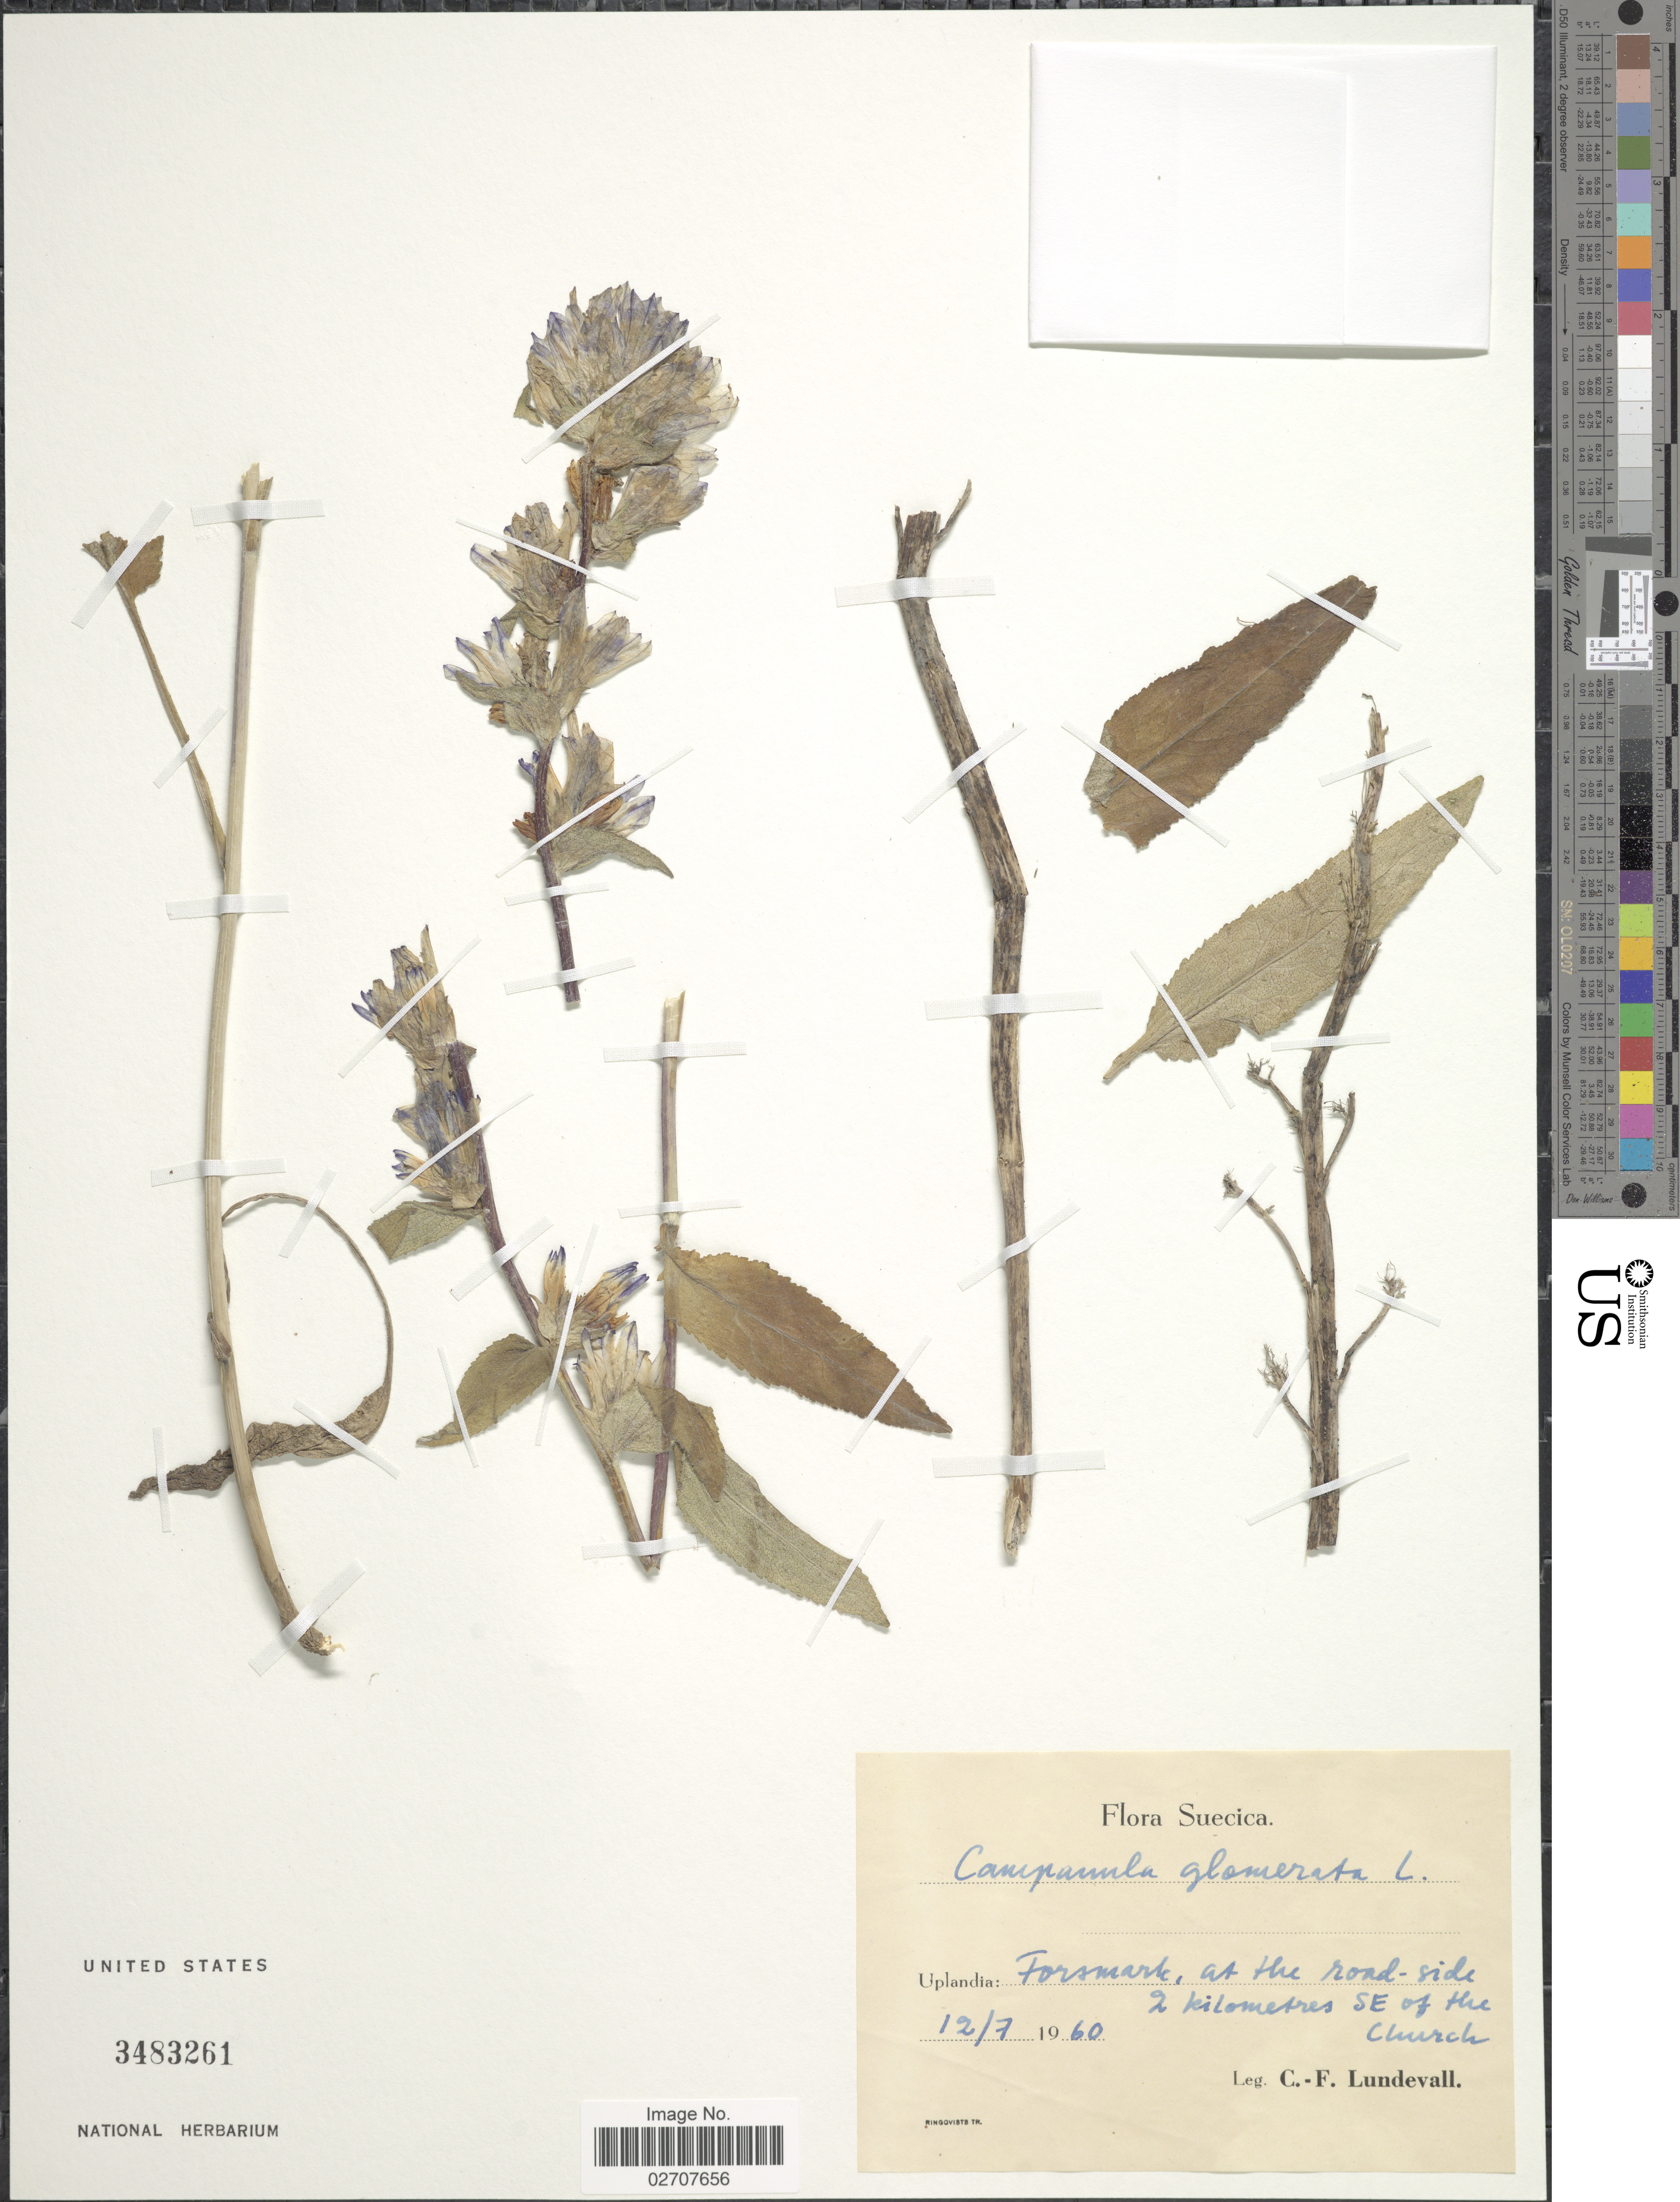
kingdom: Plantae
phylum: Tracheophyta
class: Magnoliopsida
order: Asterales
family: Campanulaceae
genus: Campanula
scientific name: Campanula glomerata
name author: L.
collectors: C. Lundevall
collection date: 1960-07-12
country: Sweden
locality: Suecica. Uplandia: Forsmerk, at the road-side 2 kilometers SE of the church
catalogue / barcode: US 3483261